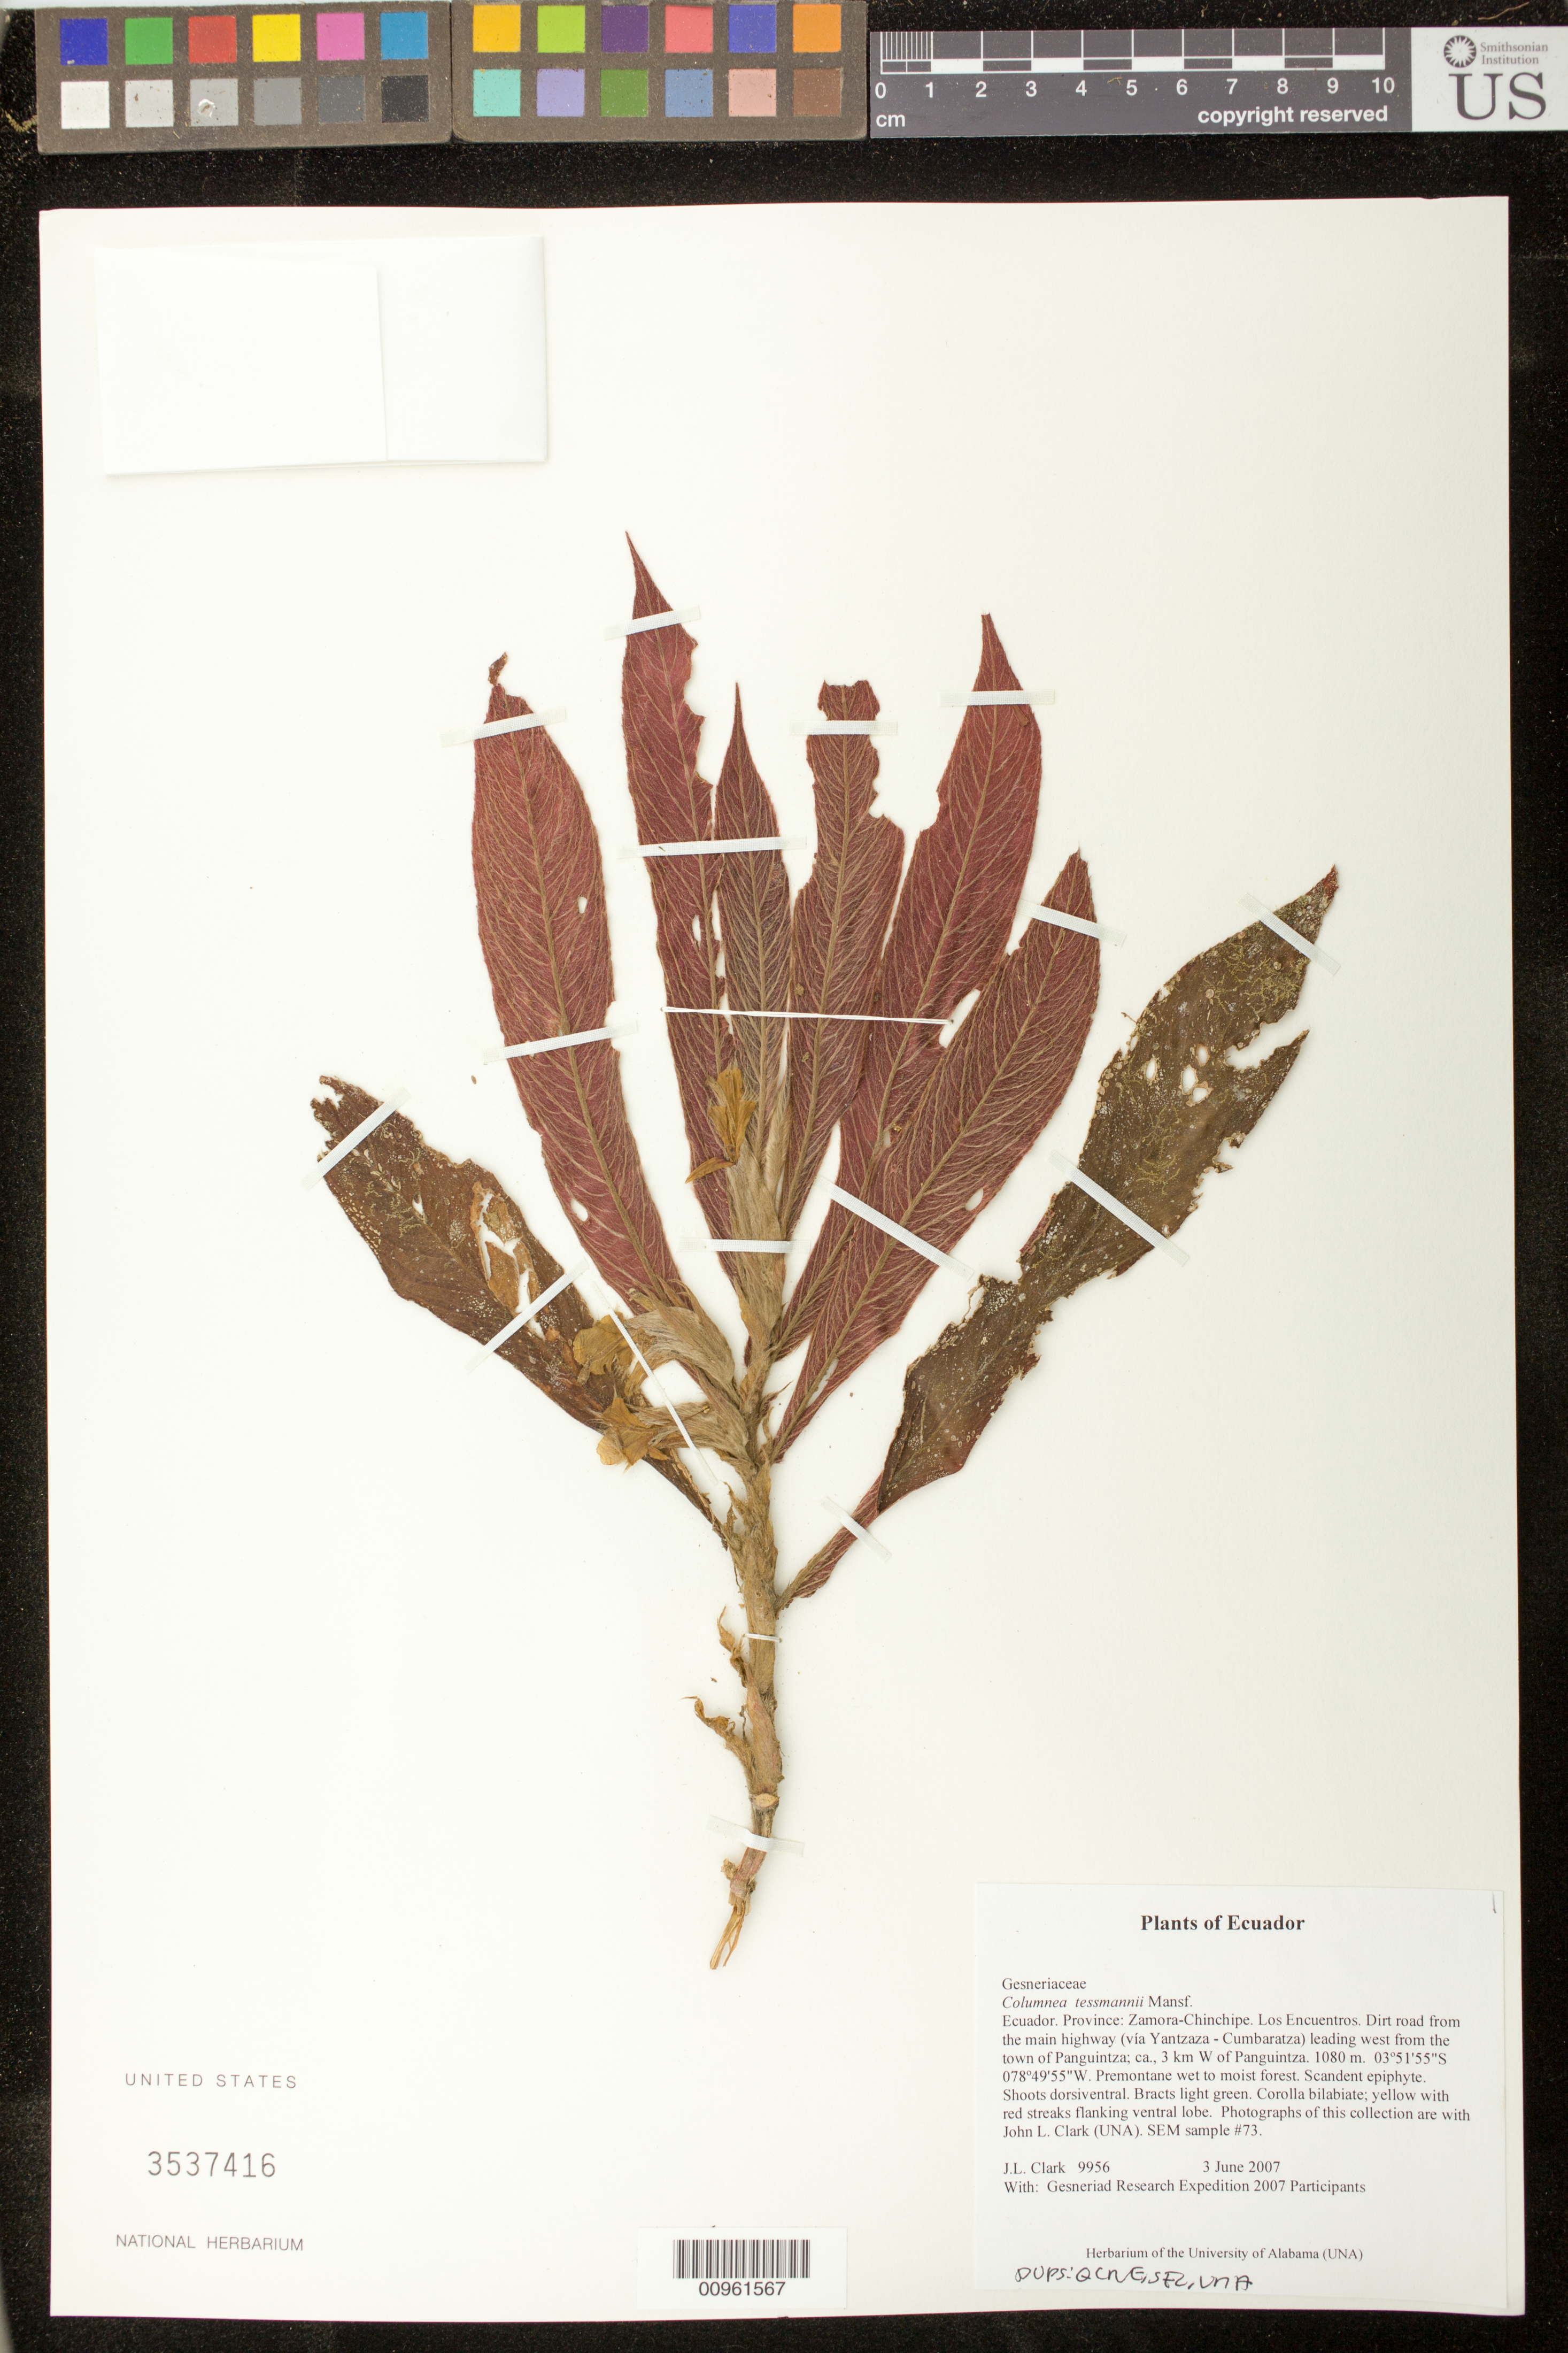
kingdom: Plantae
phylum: Tracheophyta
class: Magnoliopsida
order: Lamiales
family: Gesneriaceae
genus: Columnea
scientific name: Columnea tessmannii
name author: Mansf.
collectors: J. L. Clark & Gesneriad Research Expedition 2007 Participants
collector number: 9956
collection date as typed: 03 Jun 2007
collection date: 2007-06-03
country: Ecuador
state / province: Zamora-Chinchipe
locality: Los Encuentros. Dirt road from the main highway (vía Yantzaza - Cumbaratza) leading west from the town of Panguintza; ca., 3 km W of Panguintza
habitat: Premontane wet to moist forest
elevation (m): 1080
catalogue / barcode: US 3537416